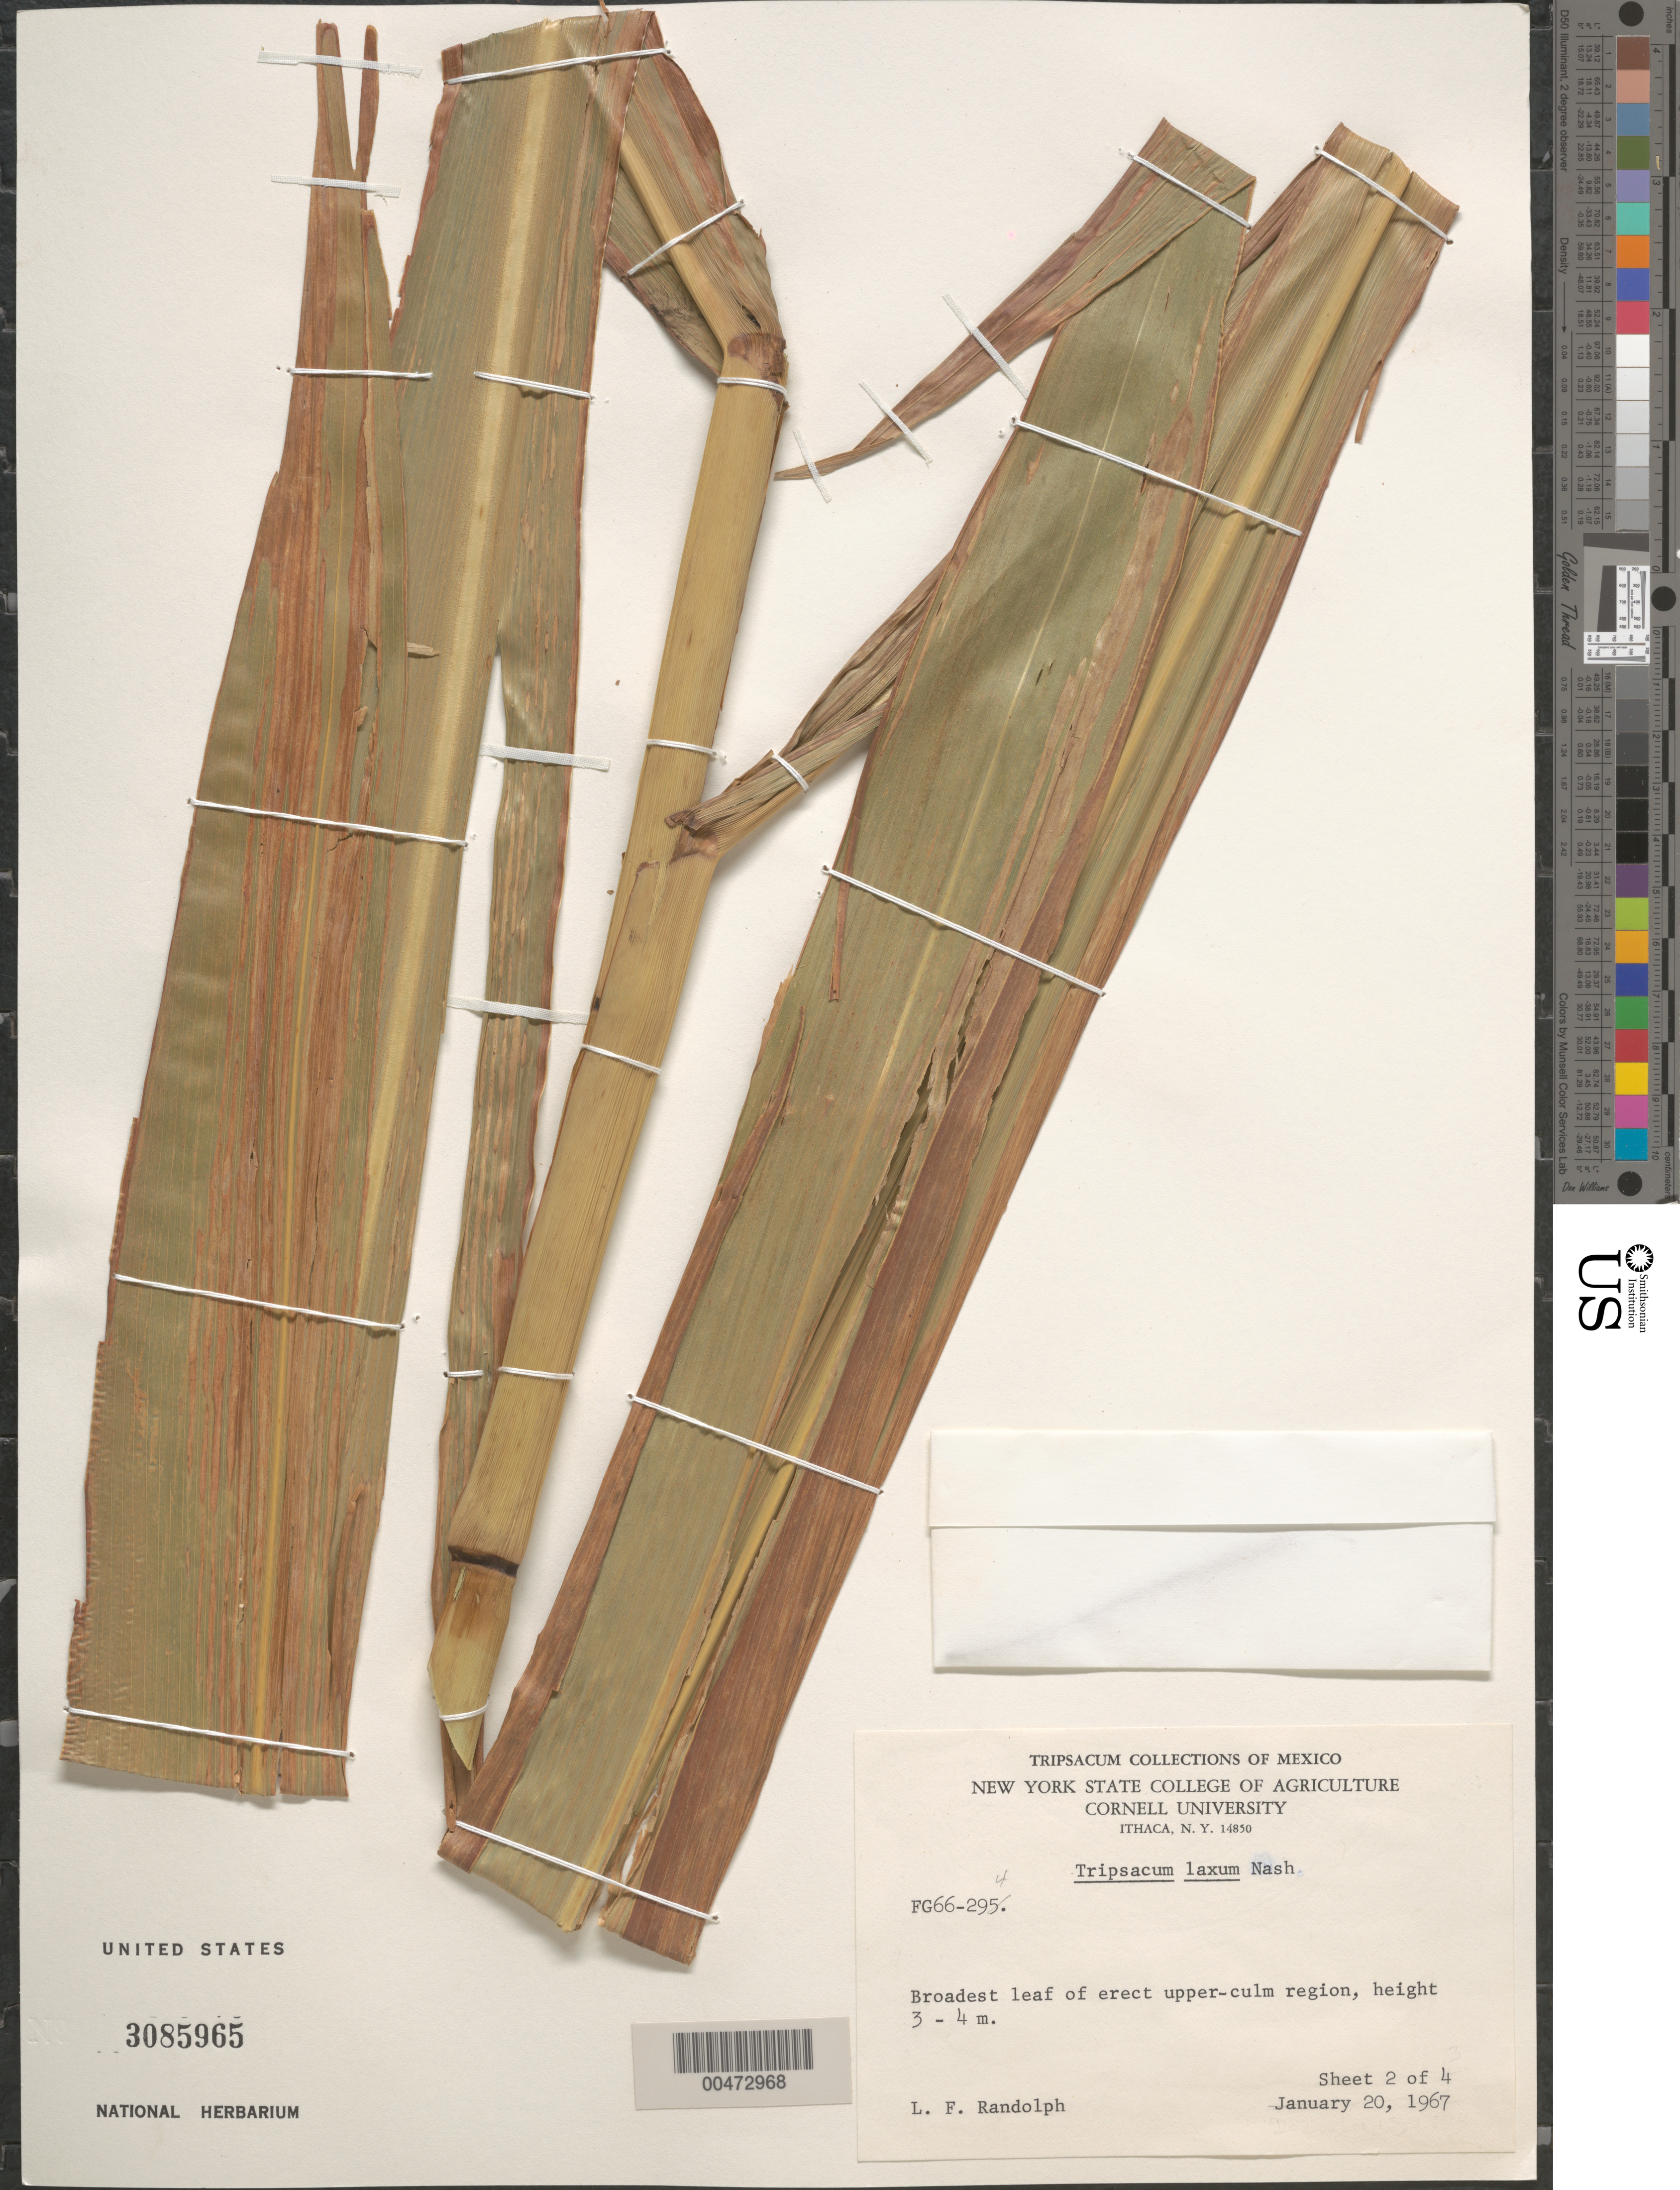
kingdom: Plantae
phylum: Tracheophyta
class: Liliopsida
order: Poales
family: Poaceae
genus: Tripsacum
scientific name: Tripsacum laxum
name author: Nash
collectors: L. F. Randolph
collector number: Fg66-295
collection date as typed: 20 Jan 1967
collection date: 1967-01-20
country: United States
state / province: Florida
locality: Fairchild tropical gardens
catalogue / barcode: US 3085965